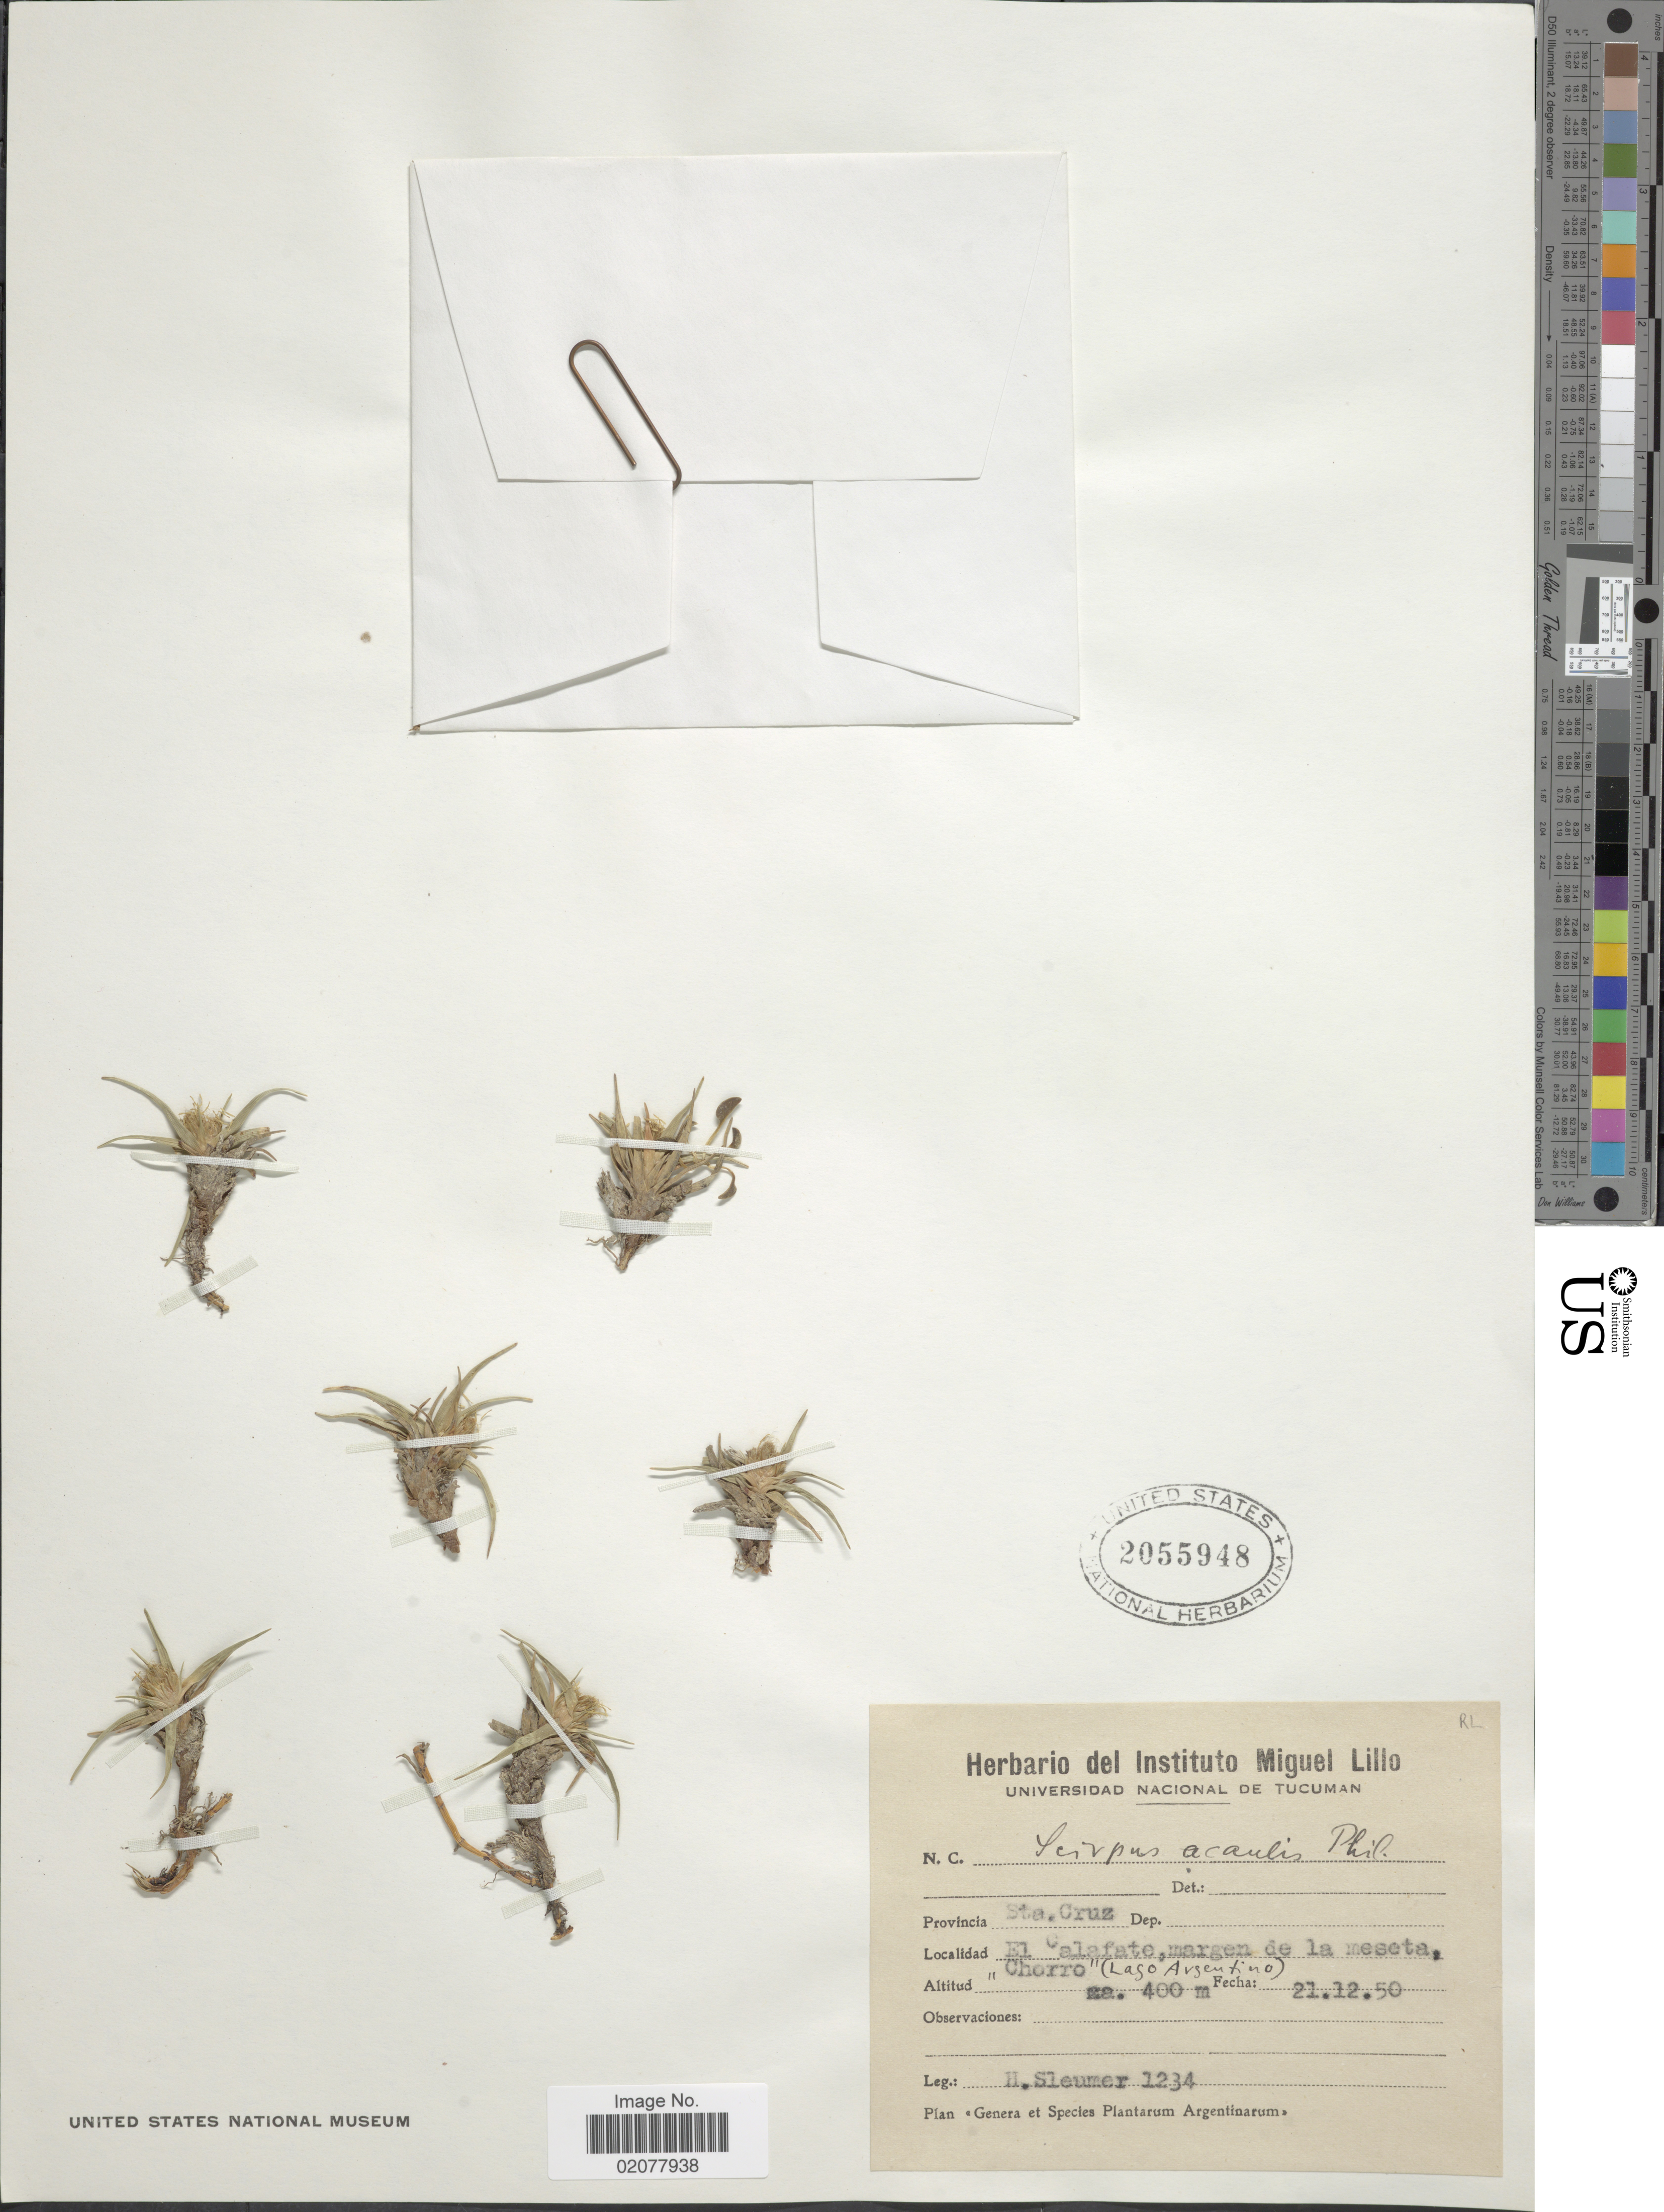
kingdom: Plantae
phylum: Tracheophyta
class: Liliopsida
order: Poales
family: Cyperaceae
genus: Phylloscirpus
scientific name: Phylloscirpus acaulis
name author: (Phil.) Goetgh. & D.A. Simpson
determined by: Strong, Mark T., (BOT), Smithsonian Institution - National Museum of Natural History (UNITED STATES)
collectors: H. O. Sleumer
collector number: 1234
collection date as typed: Transcribed d/m/y: 21/12/50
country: Argentina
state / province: Santa Cruz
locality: Provincia Sta. Cruz. El Calafate, margen de la meseta, Chorro (Lago Argentino)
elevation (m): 400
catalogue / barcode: US 2055948